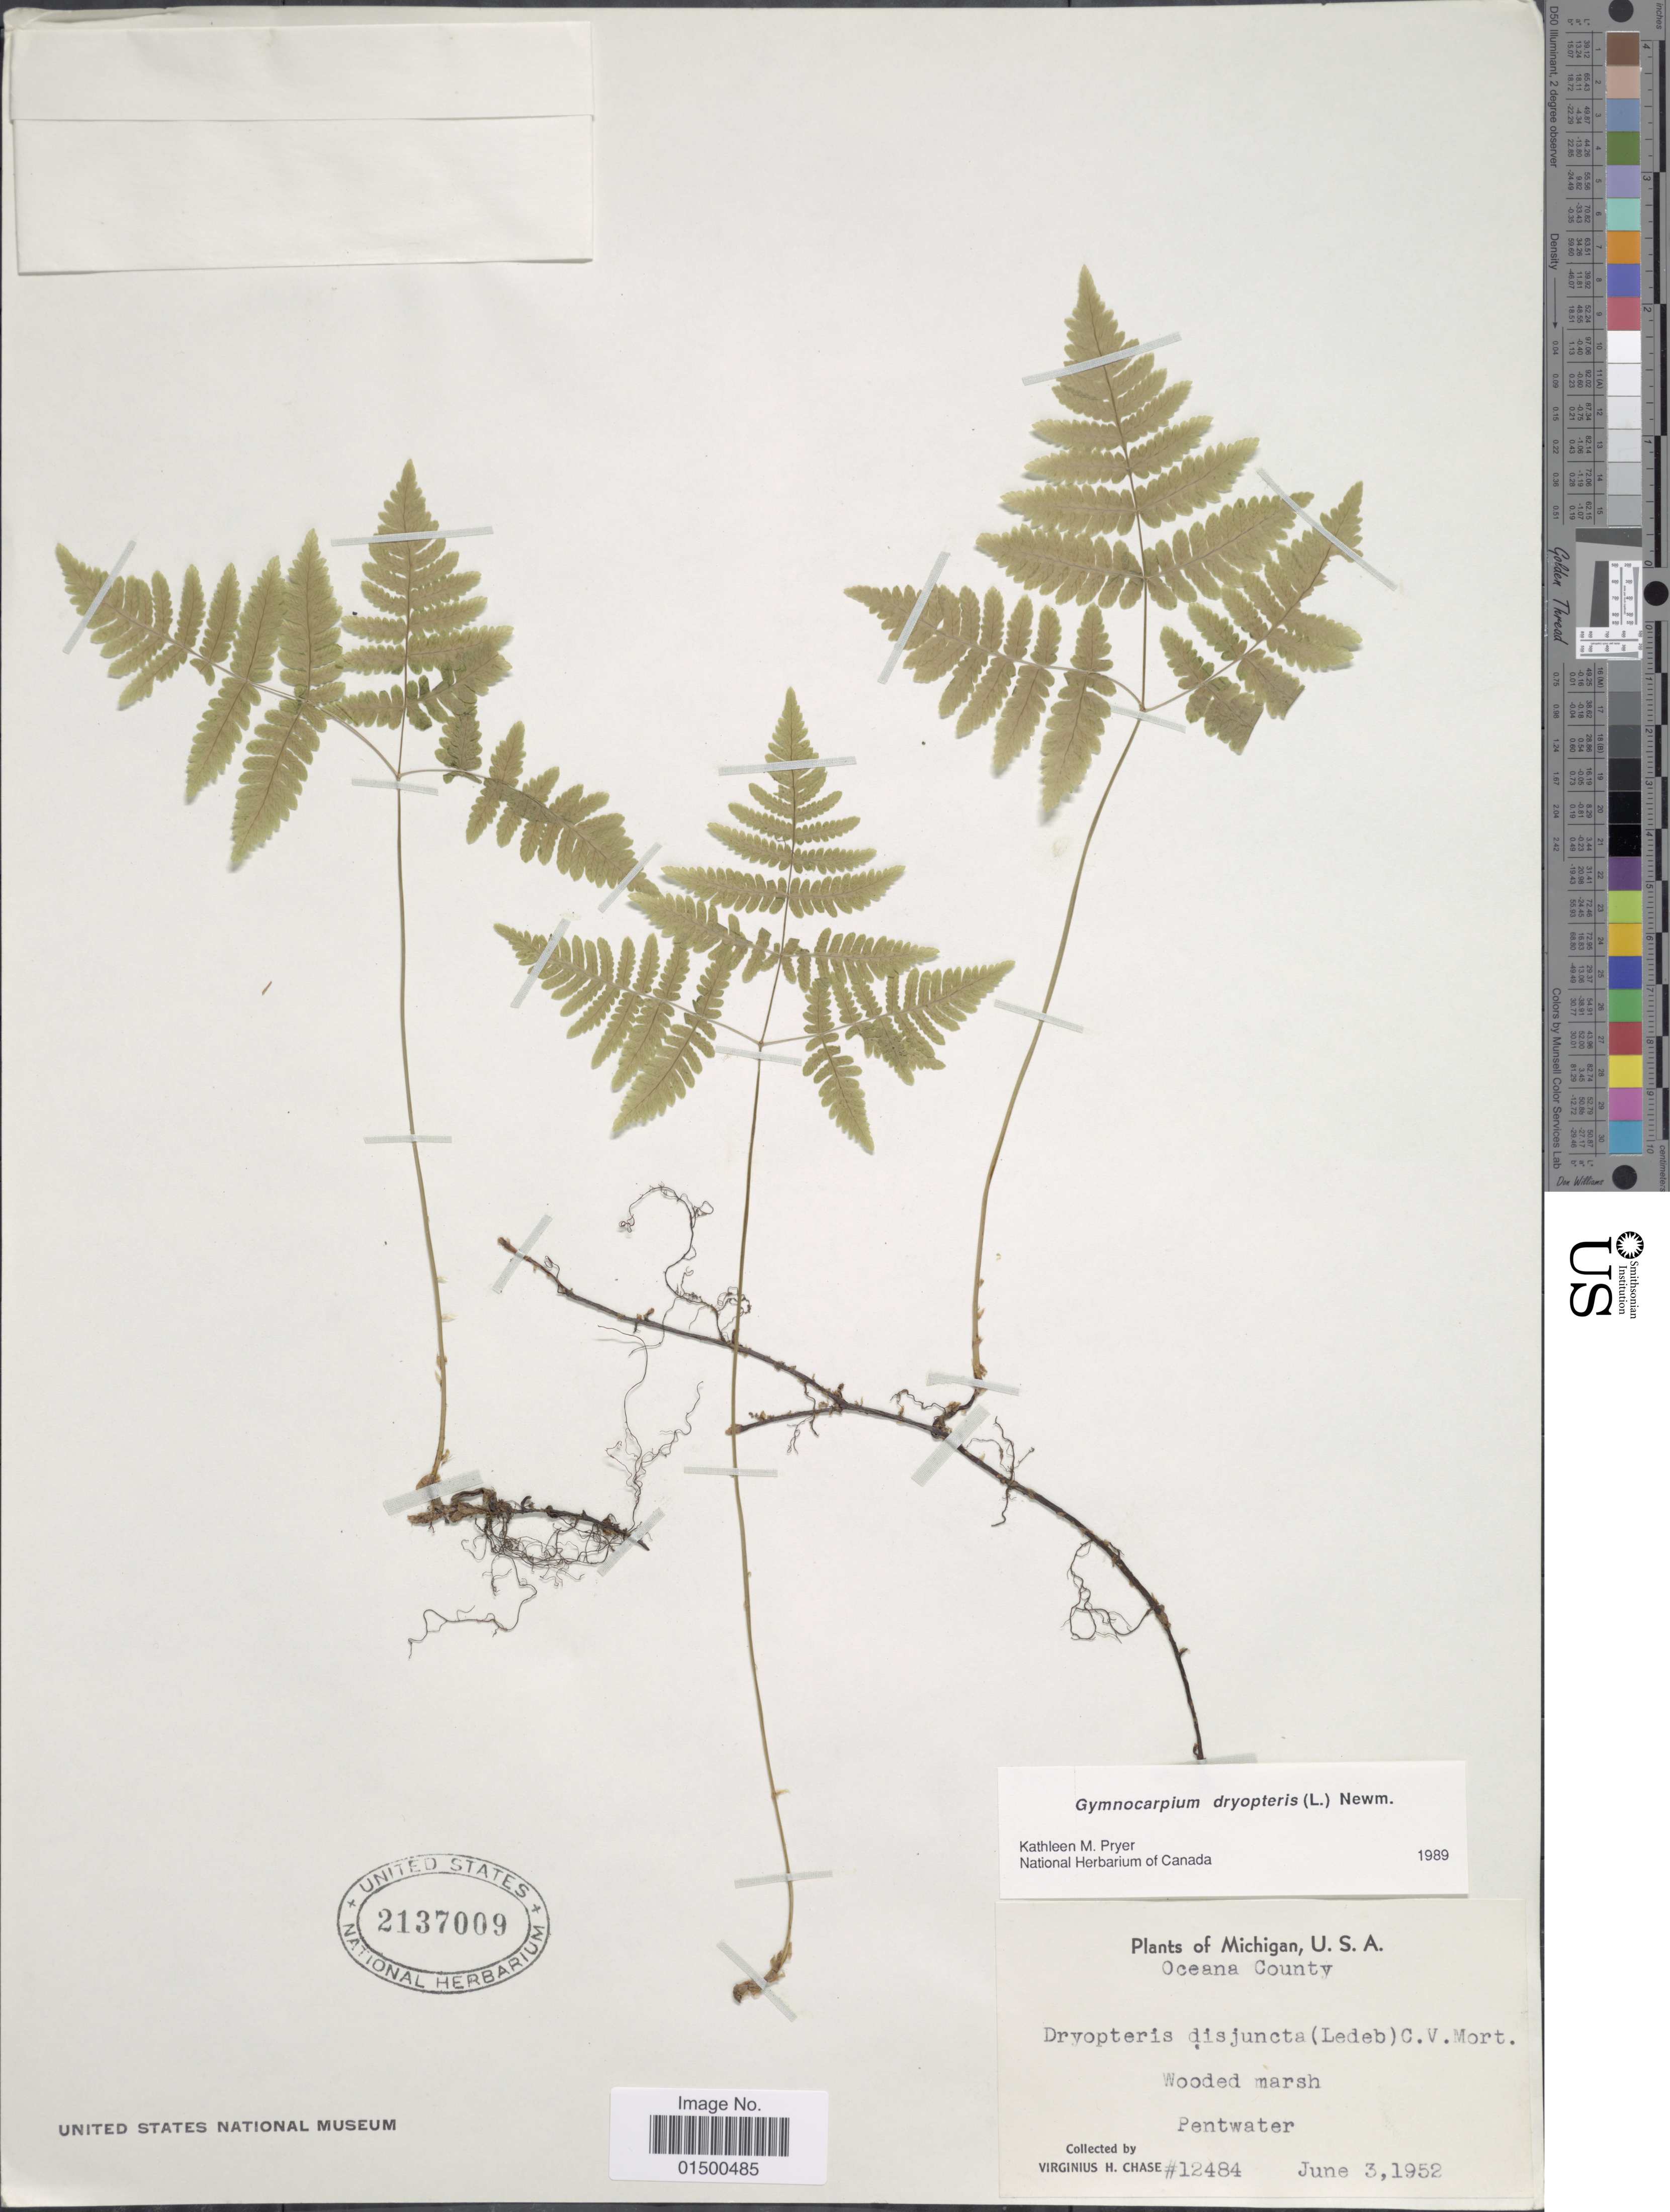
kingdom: Plantae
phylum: Tracheophyta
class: Polypodiopsida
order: Polypodiales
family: Cystopteridaceae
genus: Gymnocarpium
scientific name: Gymnocarpium dryopteris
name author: (L.) Newman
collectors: V. H. Chase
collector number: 12484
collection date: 1952-06-03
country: United States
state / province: Michigan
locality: Oceana County, wooded marsh, Pentwater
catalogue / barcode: US 2137009